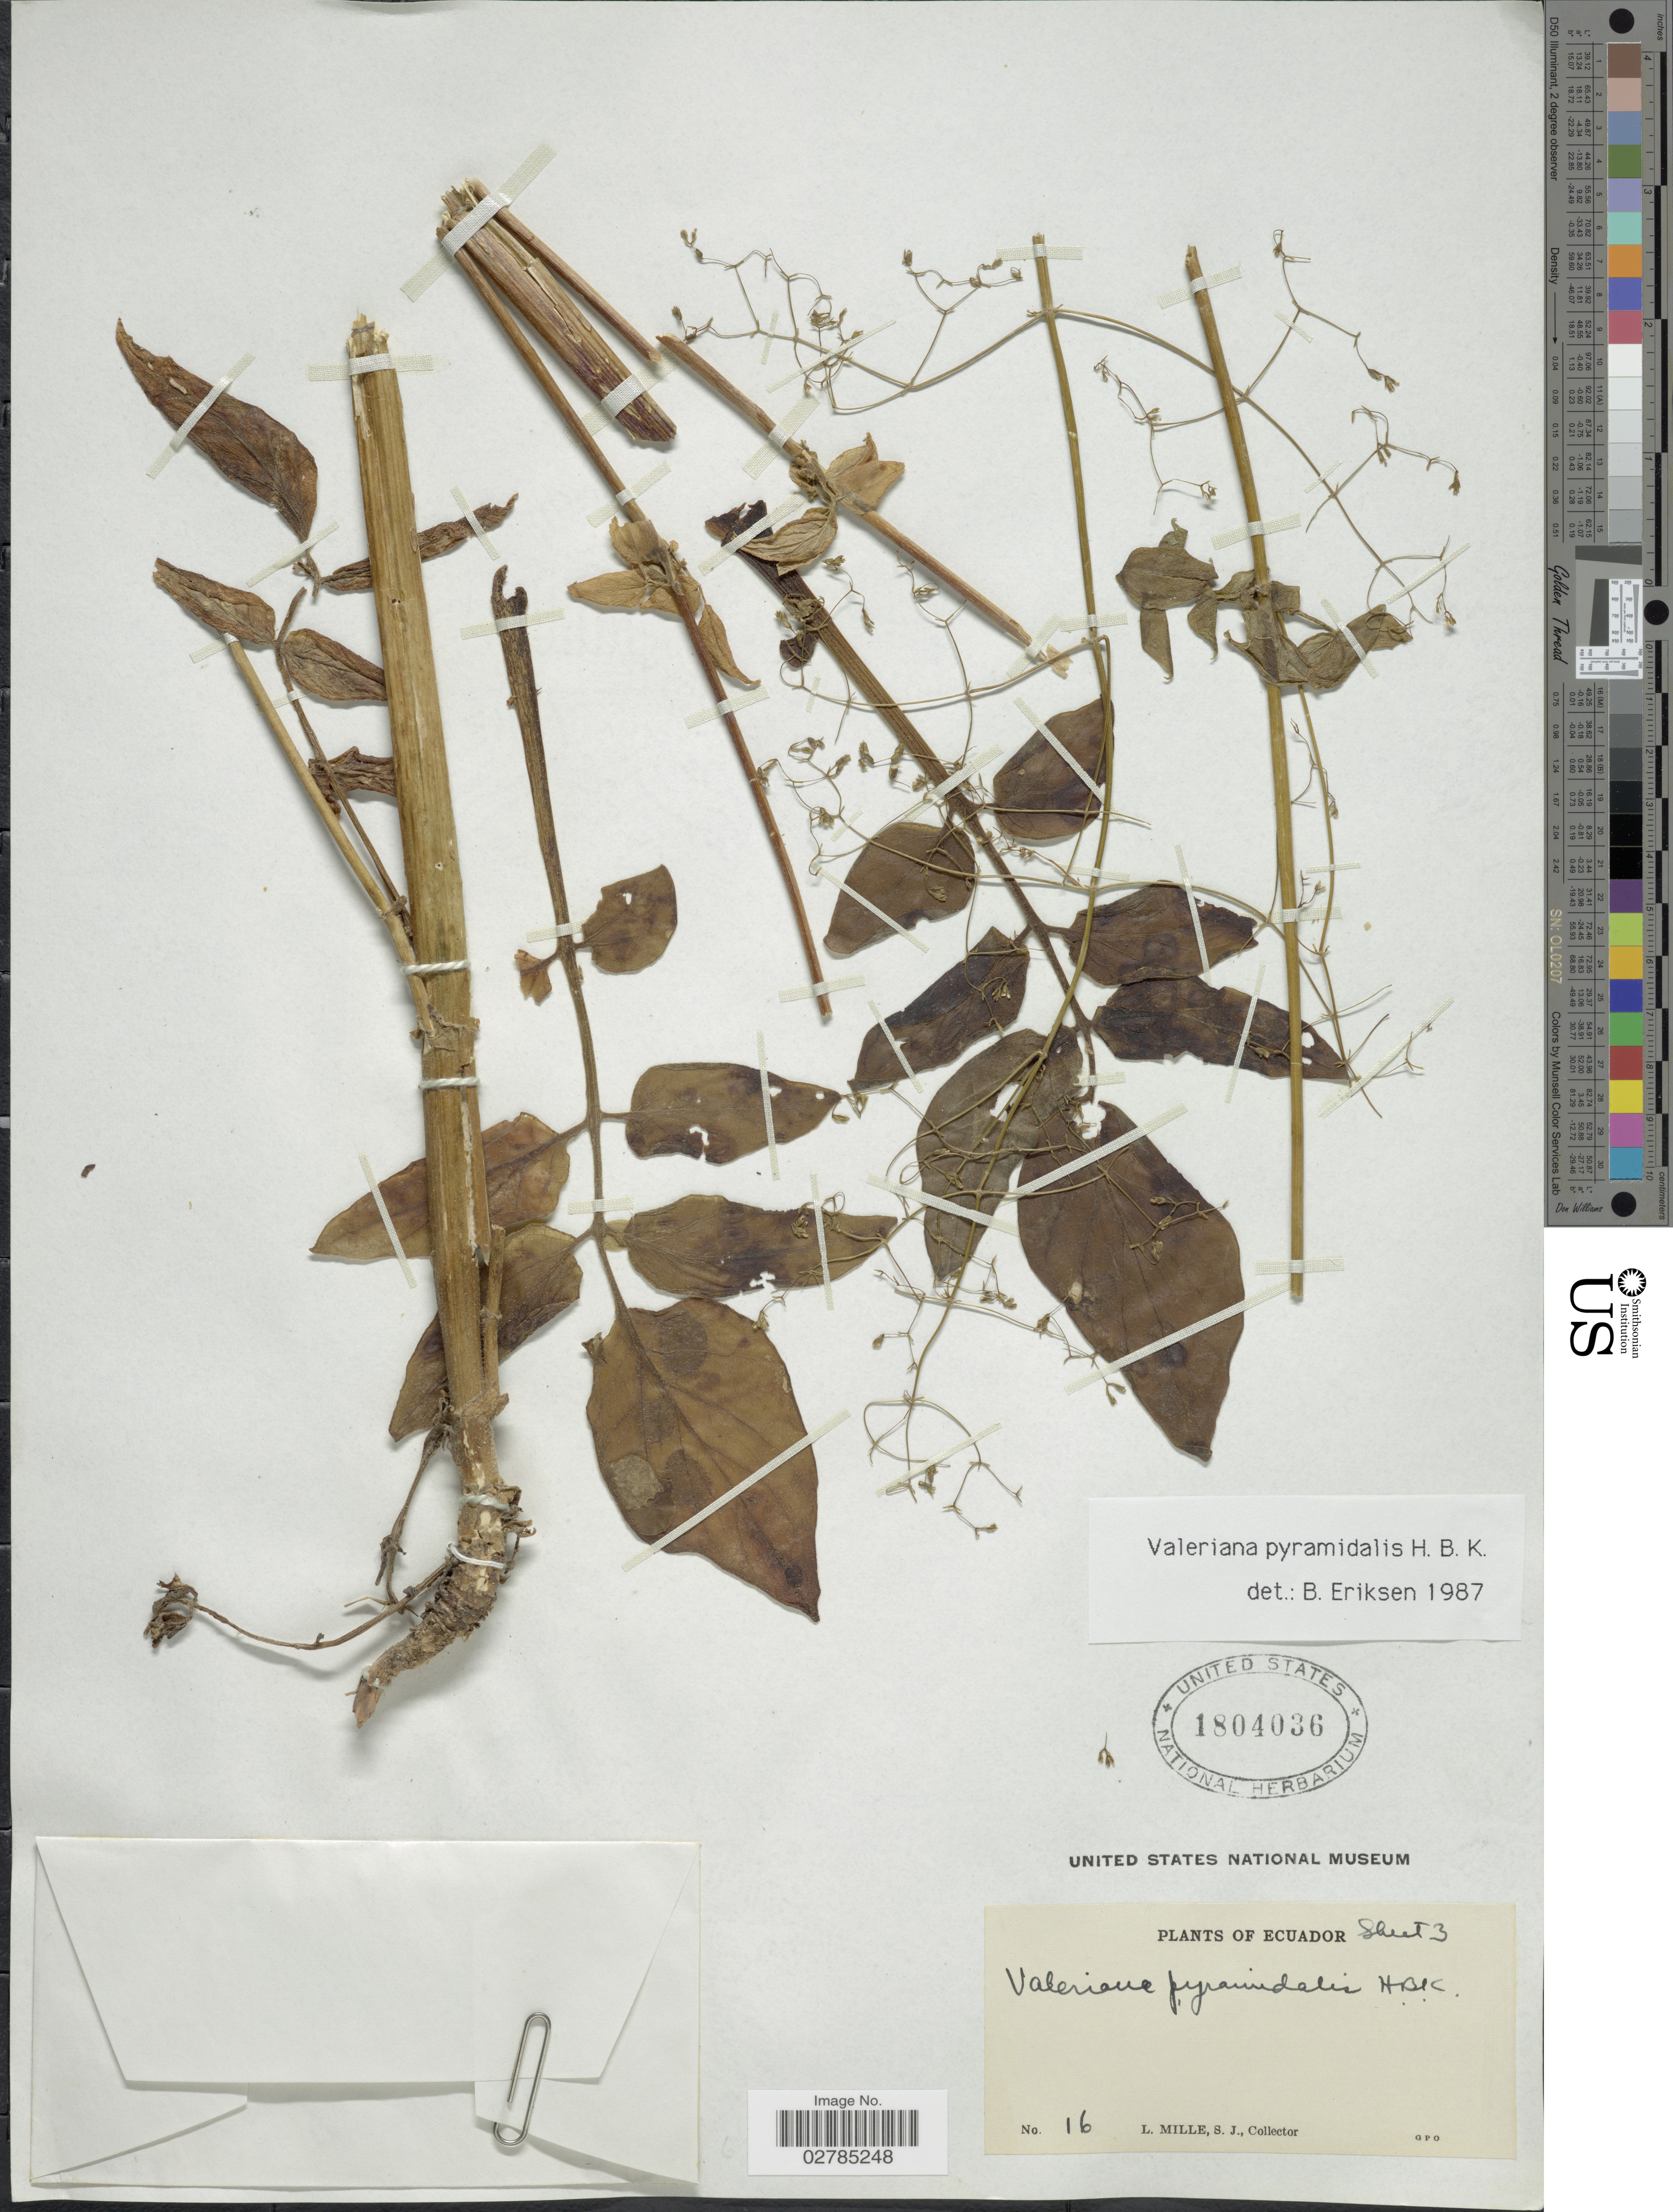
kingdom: Plantae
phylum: Tracheophyta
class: Magnoliopsida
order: Dipsacales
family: Caprifoliaceae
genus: Valeriana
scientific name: Valeriana pyramidalis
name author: Kunth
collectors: L. Mille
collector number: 16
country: Ecuador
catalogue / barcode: US 1804036